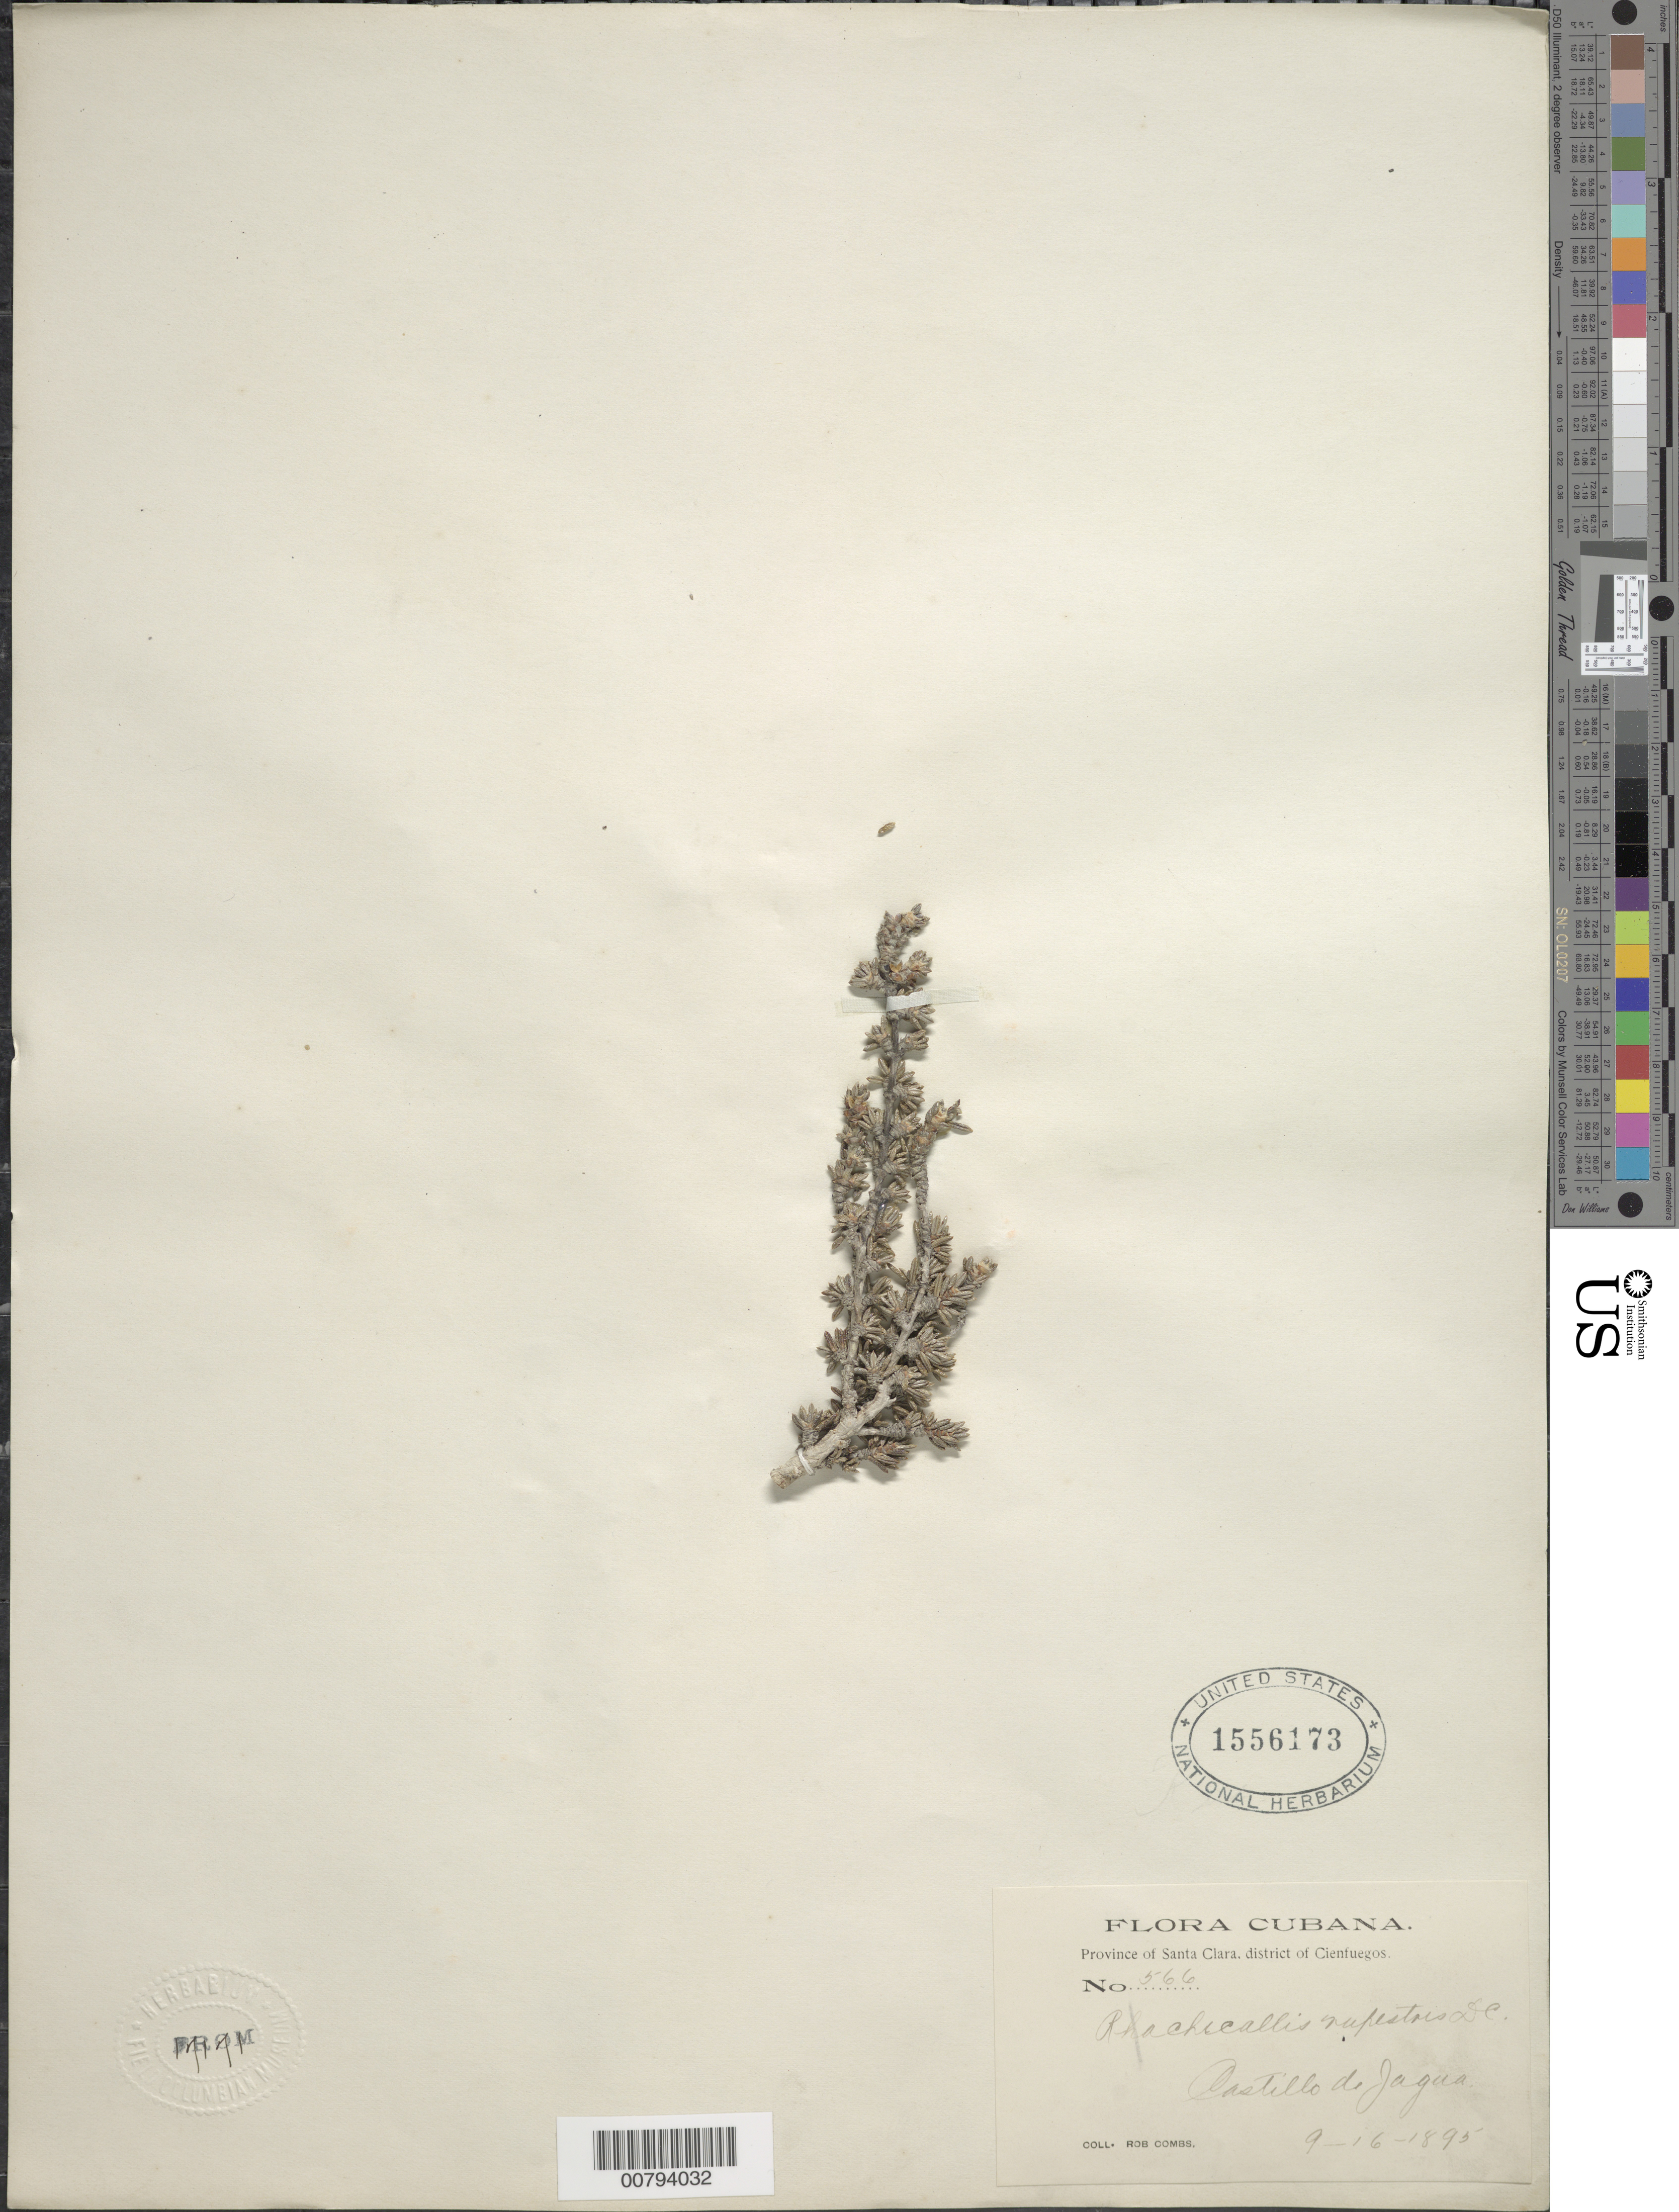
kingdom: Plantae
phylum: Tracheophyta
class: Magnoliopsida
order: Gentianales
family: Rubiaceae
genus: Rachicallis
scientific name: Rachicallis americana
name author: (Jacq.) Hitchc.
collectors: R. Combs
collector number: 566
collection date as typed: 16 Sep 1895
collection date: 1895-09-16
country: Cuba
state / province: Santa Clara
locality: Castillo de Jagua.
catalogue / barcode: US 1556173